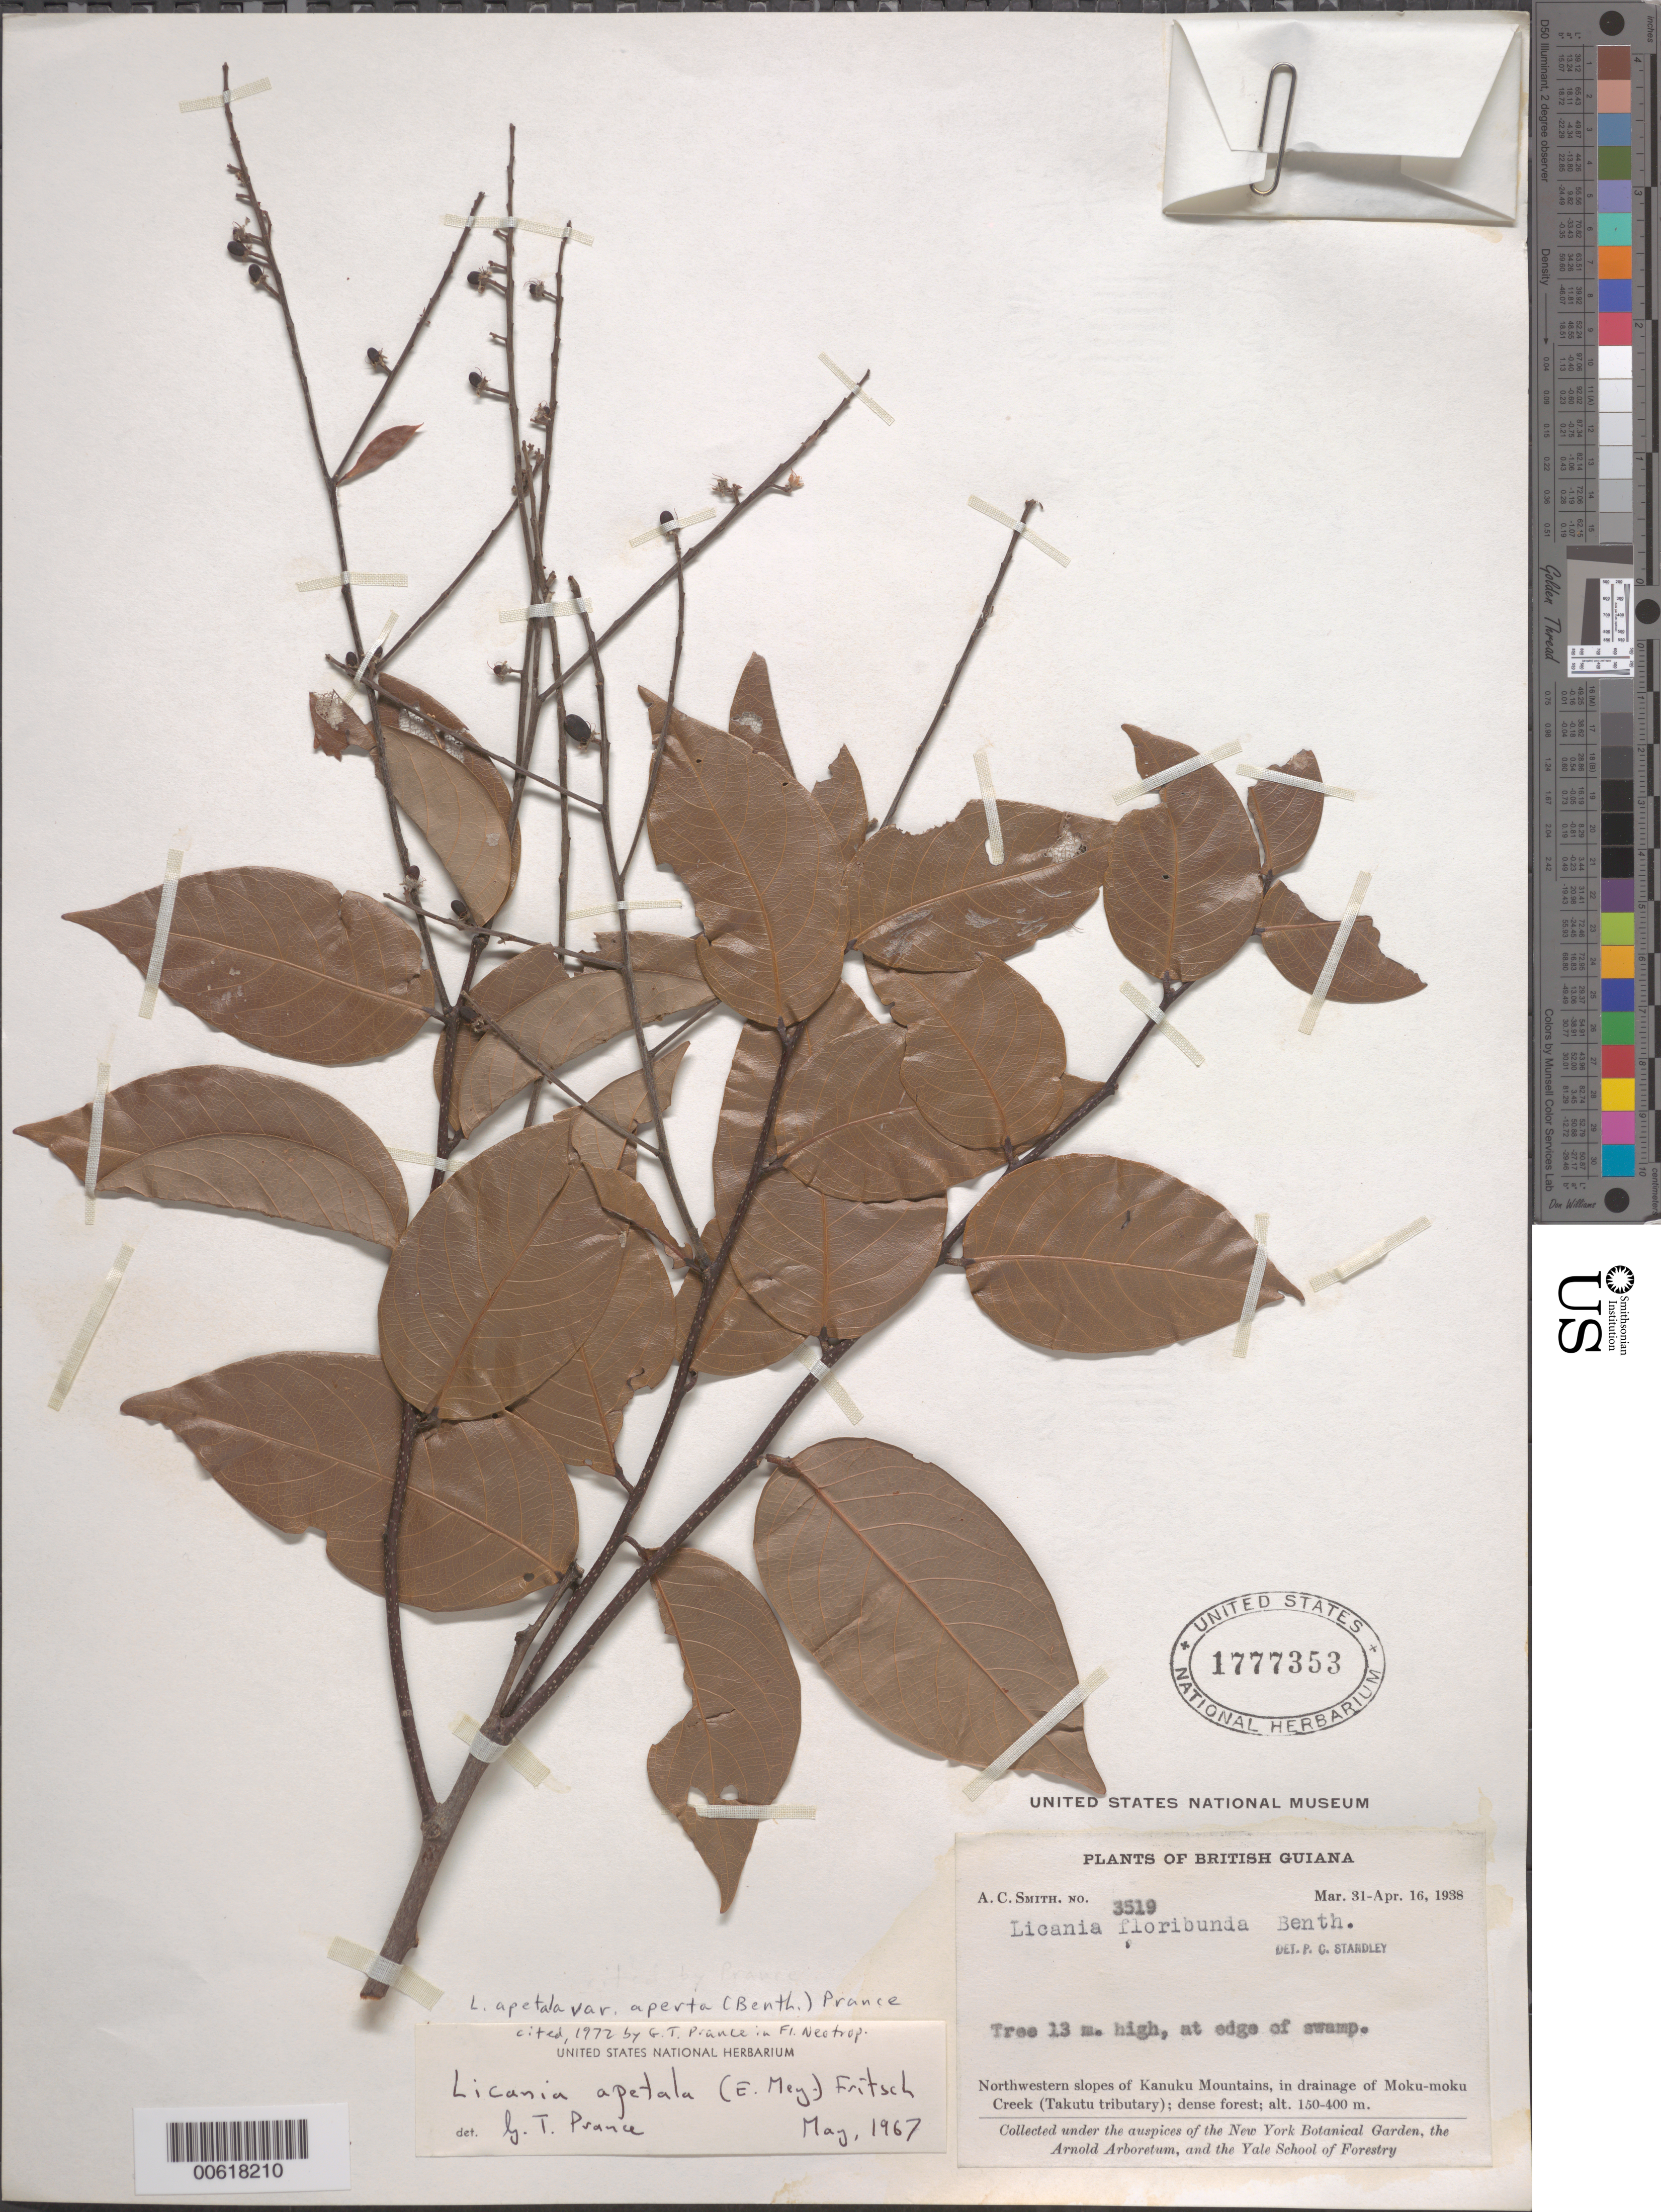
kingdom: Plantae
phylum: Tracheophyta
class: Magnoliopsida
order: Malpighiales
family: Chrysobalanaceae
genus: Leptobalanus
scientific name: Leptobalanus apetalus var. apertus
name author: (Benth.) Sothers & Prance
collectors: A. C. Smith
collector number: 3519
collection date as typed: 31-Mar-38 to 16-Apr-38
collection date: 1938-03-31/1938-04-16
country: Guyana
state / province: U. Takutu-U. Essequibo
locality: Kanuku Mts., NW slopes, in drainage of Moku-moku Creek (Takutu tributary)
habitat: Edge of swamp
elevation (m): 150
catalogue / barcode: US 1777353